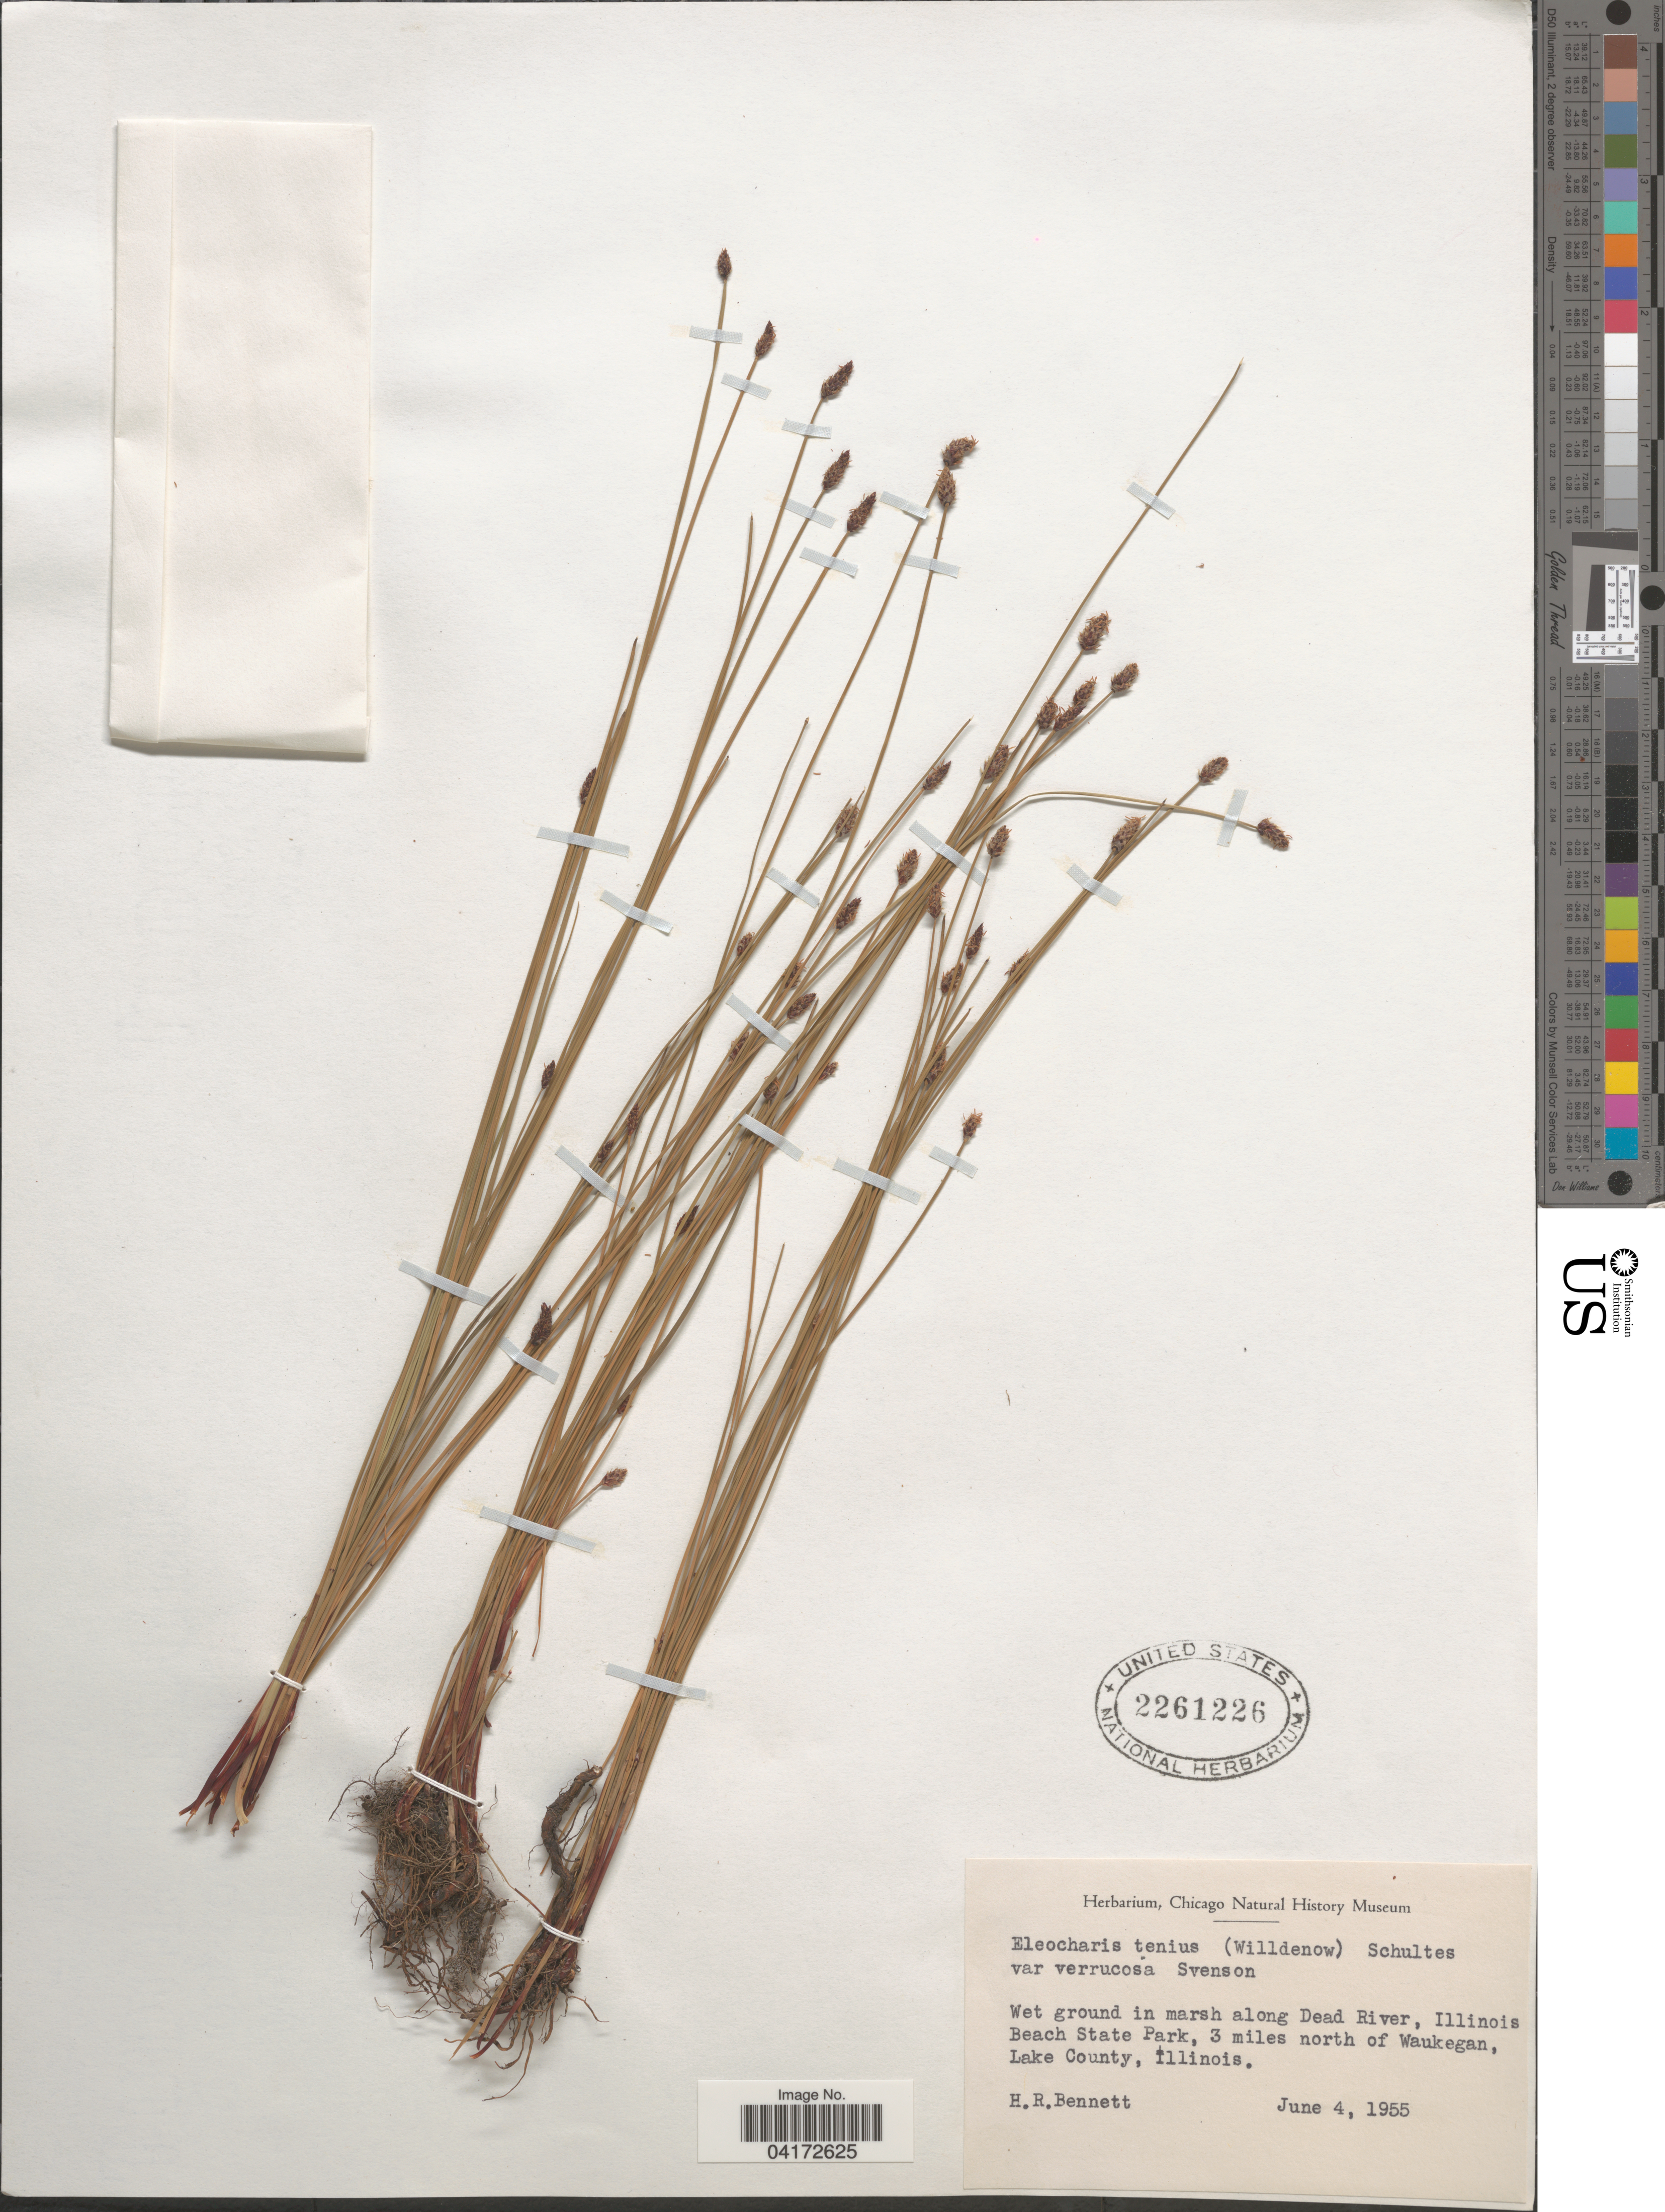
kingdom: Plantae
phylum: Tracheophyta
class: Liliopsida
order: Poales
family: Cyperaceae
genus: Eleocharis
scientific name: Eleocharis tenuis var. verrucosa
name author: (Svenson) Svenson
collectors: H. R. Bennett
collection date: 1955-06-04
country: United States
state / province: Illinois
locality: Wet ground in marsh along Dead River, Illinois Beach State Park, 3 miles north of Waukegan, Lake County.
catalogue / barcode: US 2261226